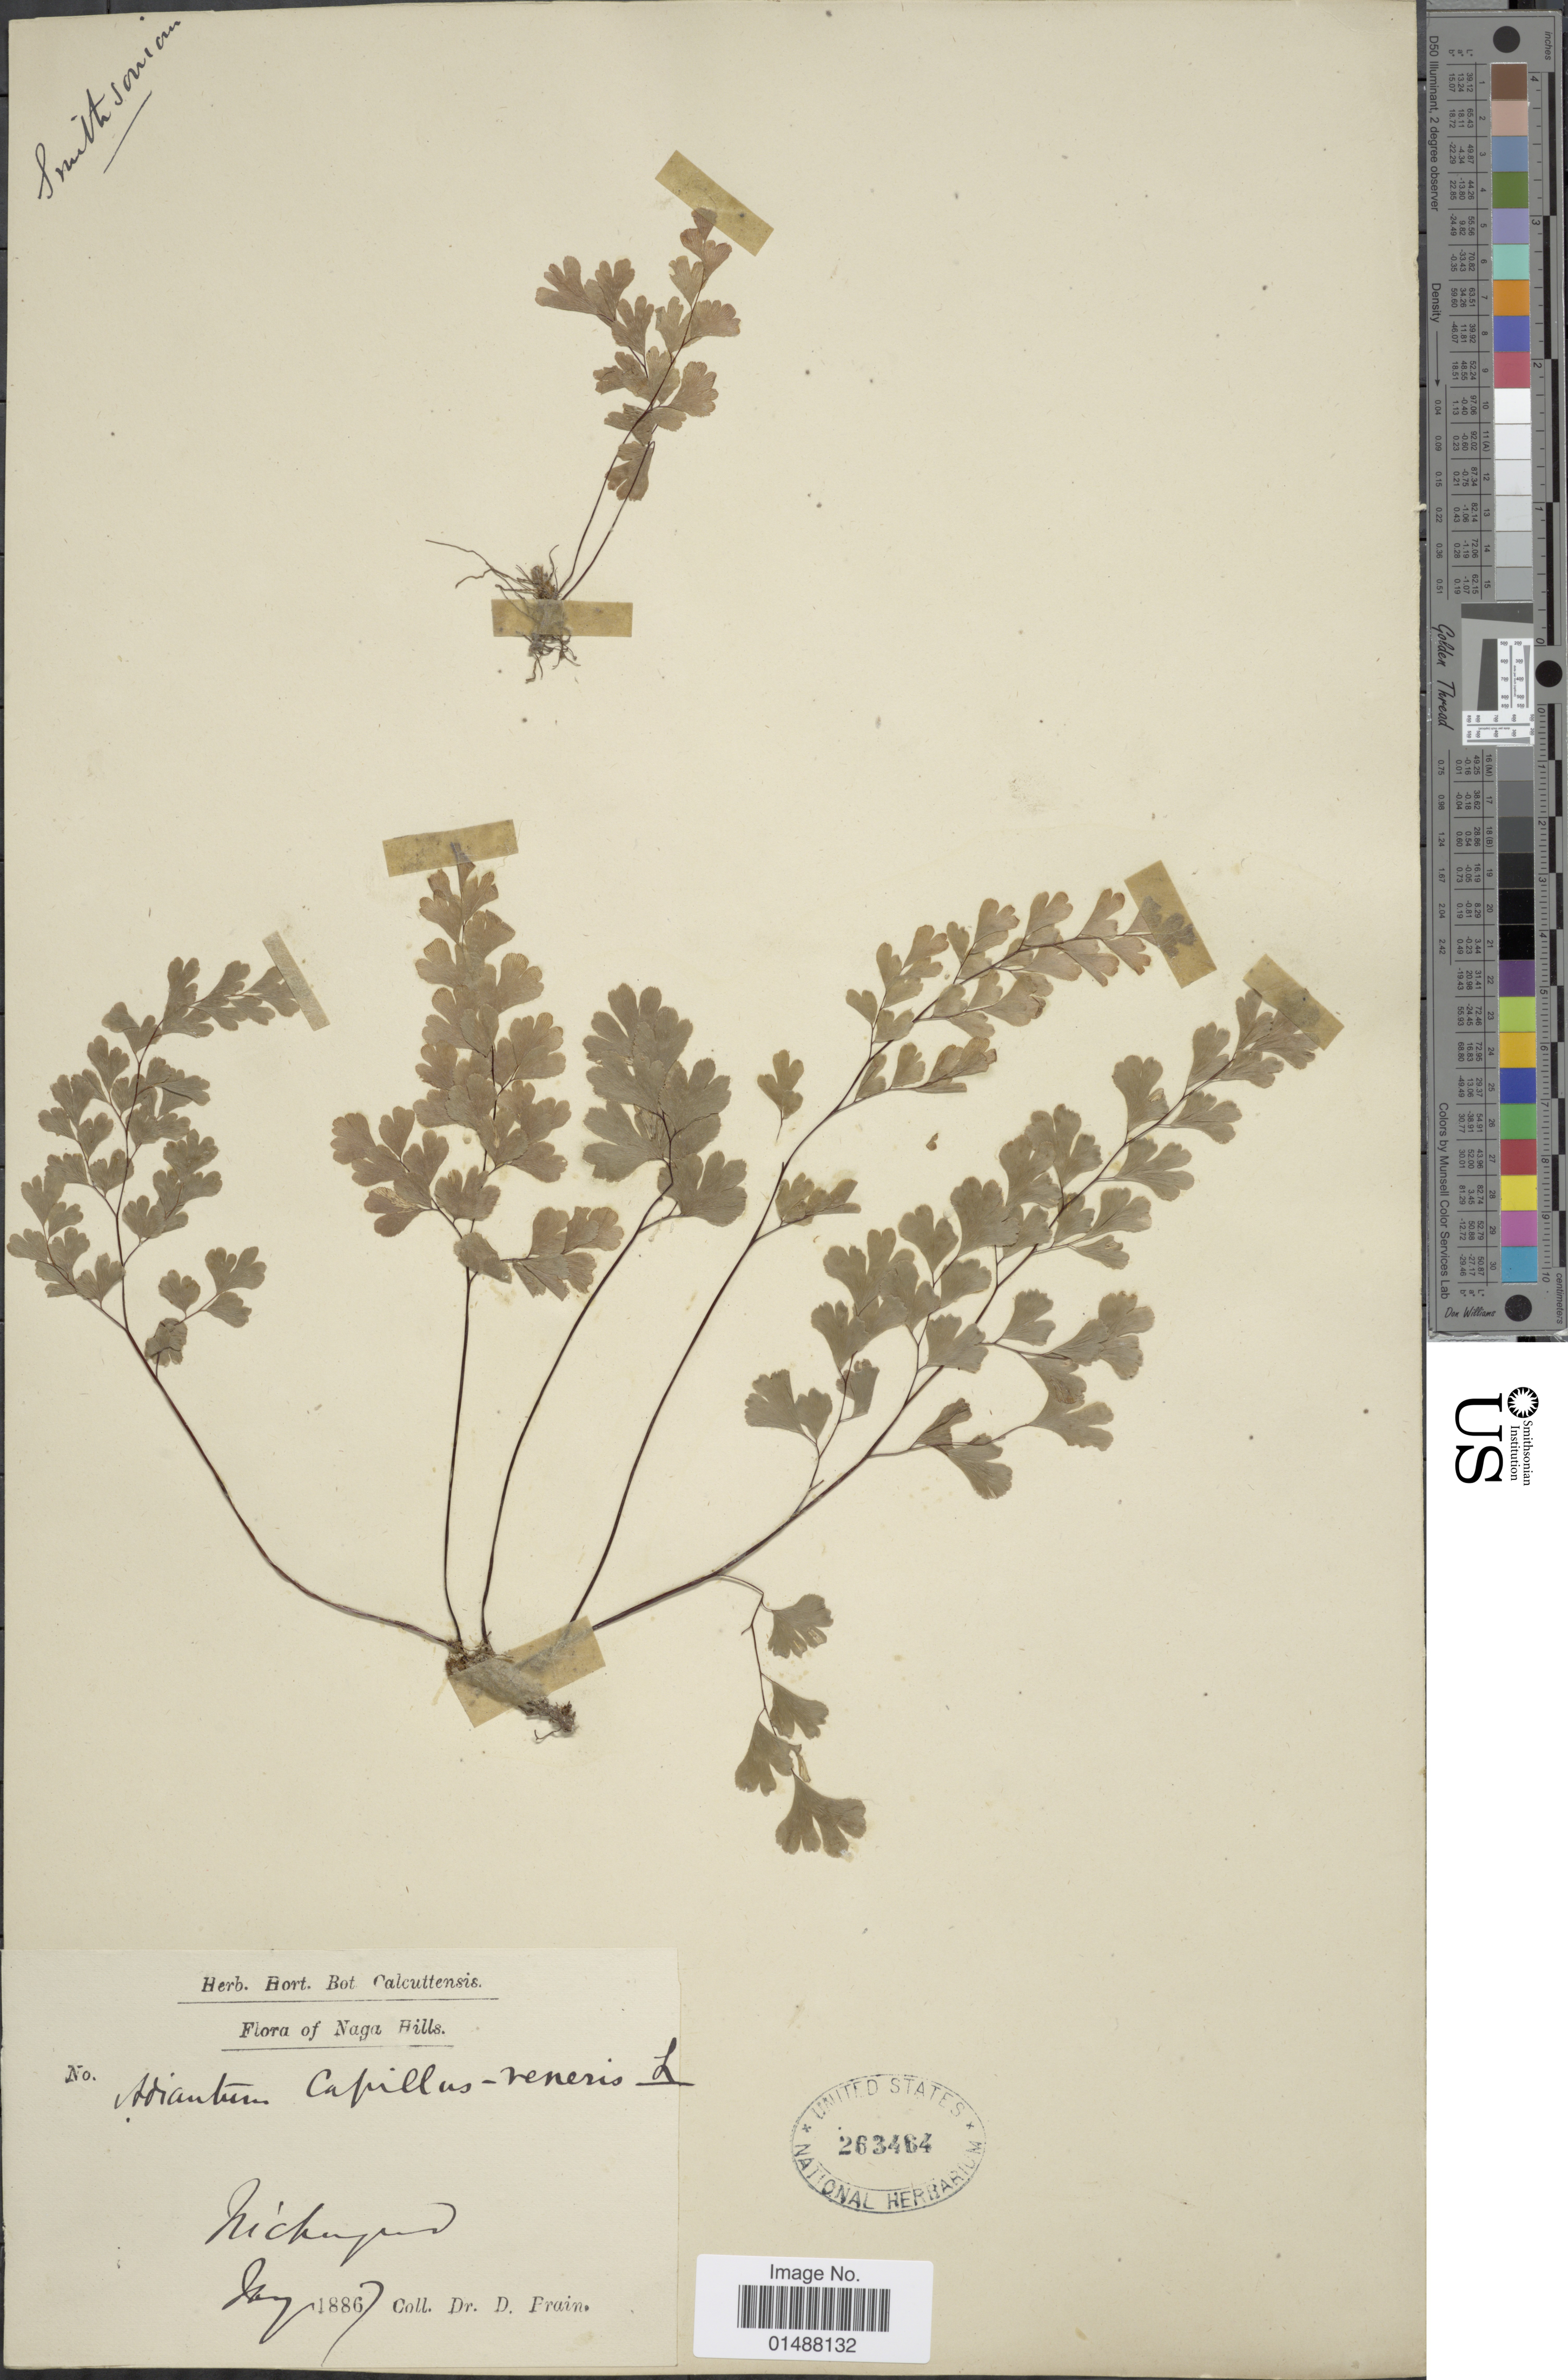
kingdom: Plantae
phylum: Tracheophyta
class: Polypodiopsida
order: Polypodiales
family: Pteridaceae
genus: Adiantum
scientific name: Adiantum capillus-veneris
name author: L.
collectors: D. Prain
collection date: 1886-05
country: India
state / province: Nagaland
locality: Naga Hills, Nichugad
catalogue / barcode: US 263464